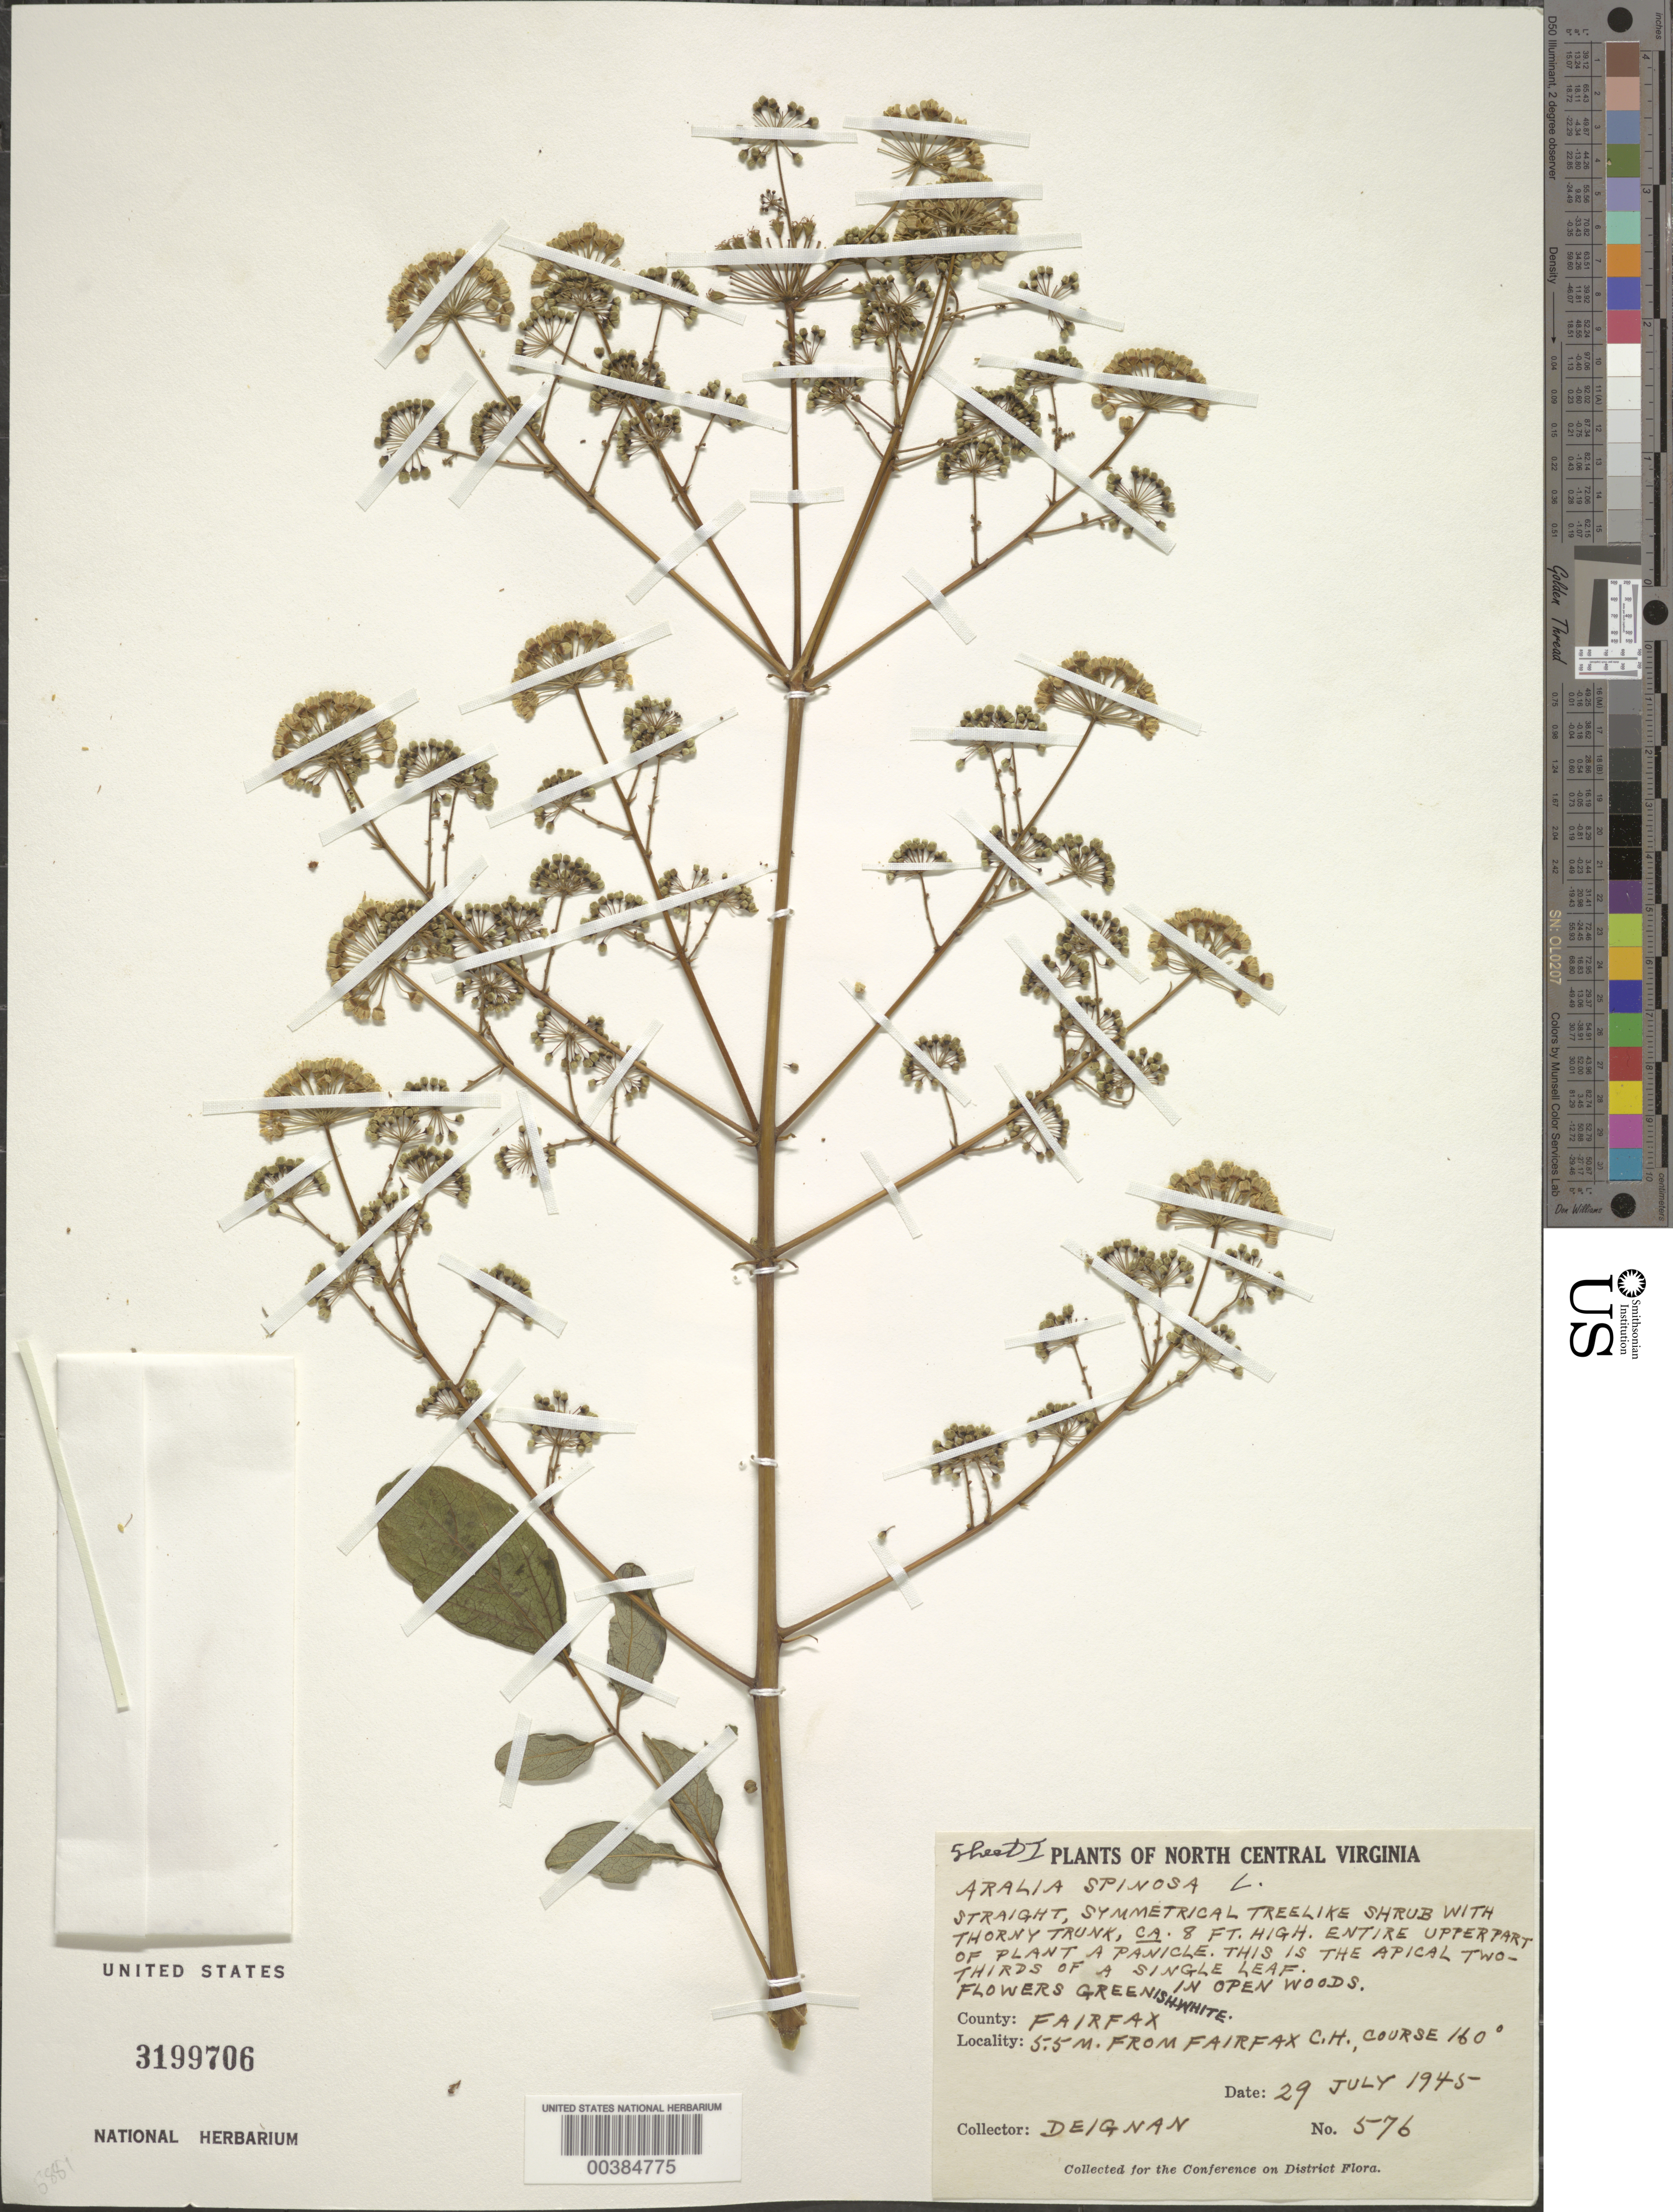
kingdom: Plantae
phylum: Tracheophyta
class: Magnoliopsida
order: Apiales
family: Araliaceae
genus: Aralia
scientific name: Aralia spinosa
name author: L.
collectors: H. Deignan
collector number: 576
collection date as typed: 29 Jul 1945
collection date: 1945-07-29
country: United States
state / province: Virginia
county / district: Fairfax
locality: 5.5 M from Fairfax Court House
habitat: In open woods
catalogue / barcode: US 3199706